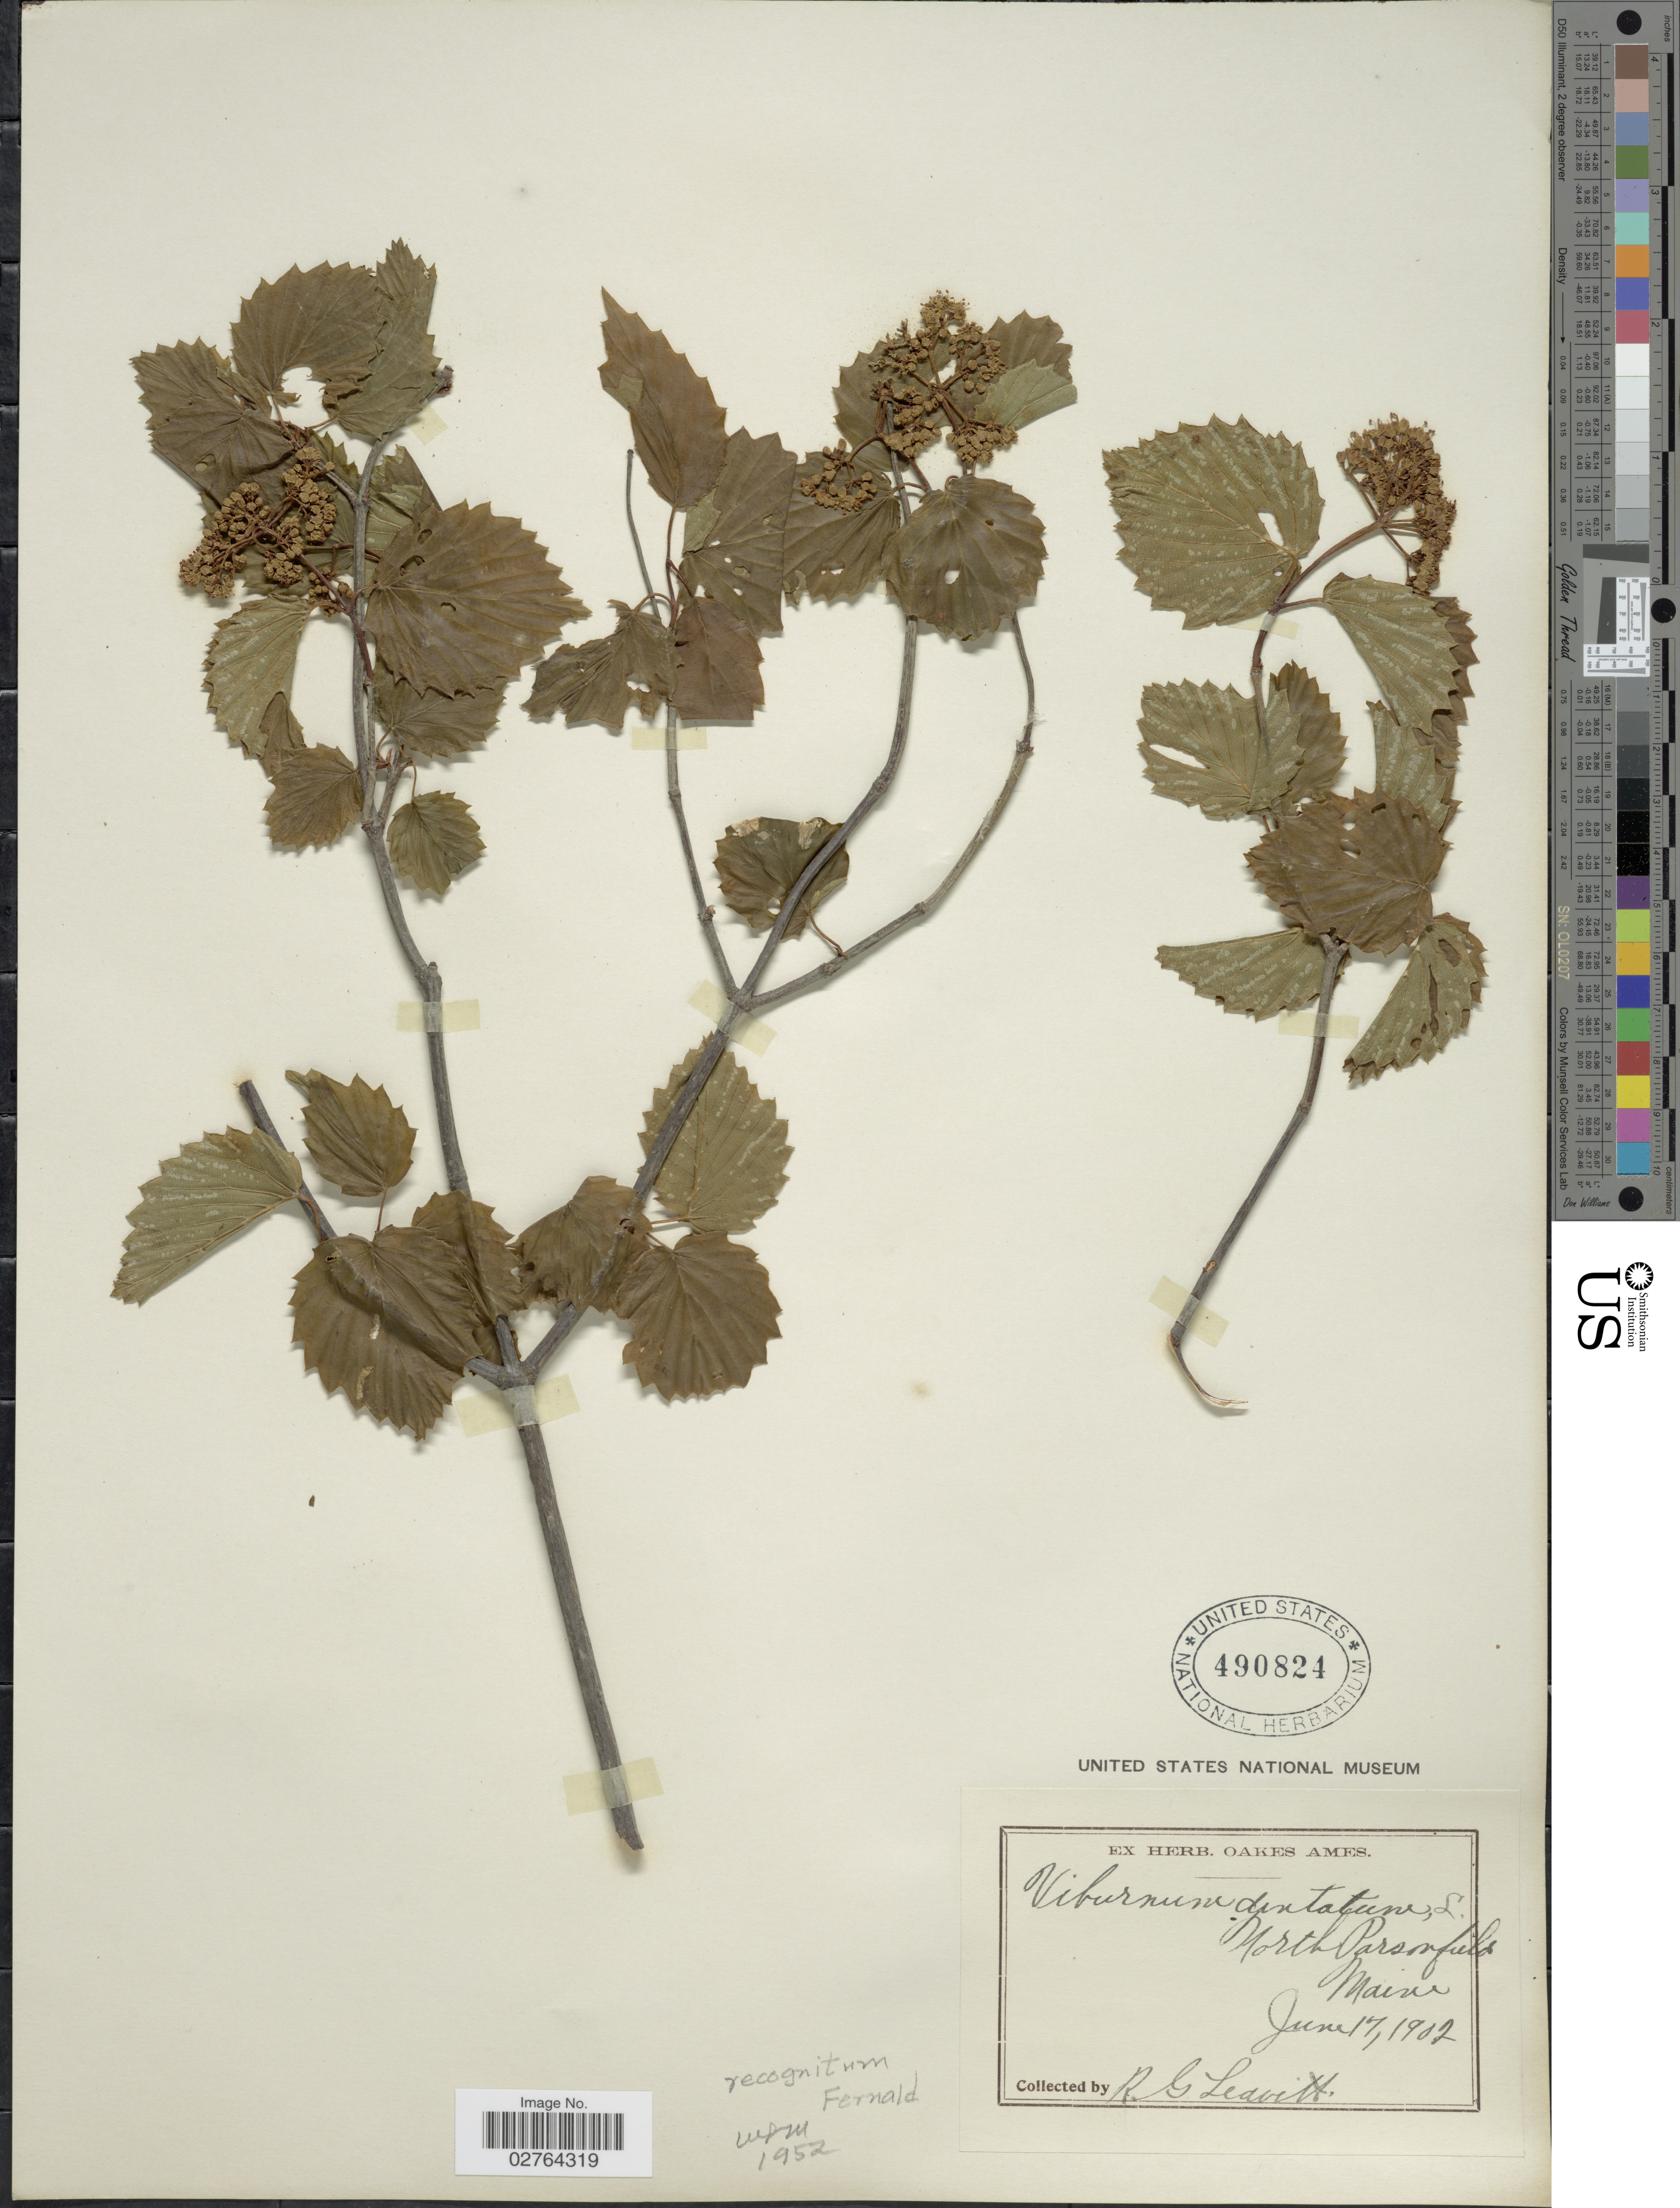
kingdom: Plantae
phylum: Tracheophyta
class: Magnoliopsida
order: Dipsacales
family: Viburnaceae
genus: Viburnum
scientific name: Viburnum recognitum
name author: Fernald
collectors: R. G. Leavitt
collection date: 1902-06-17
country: United States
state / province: Maine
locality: North Parsonsfield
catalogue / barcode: US 490824